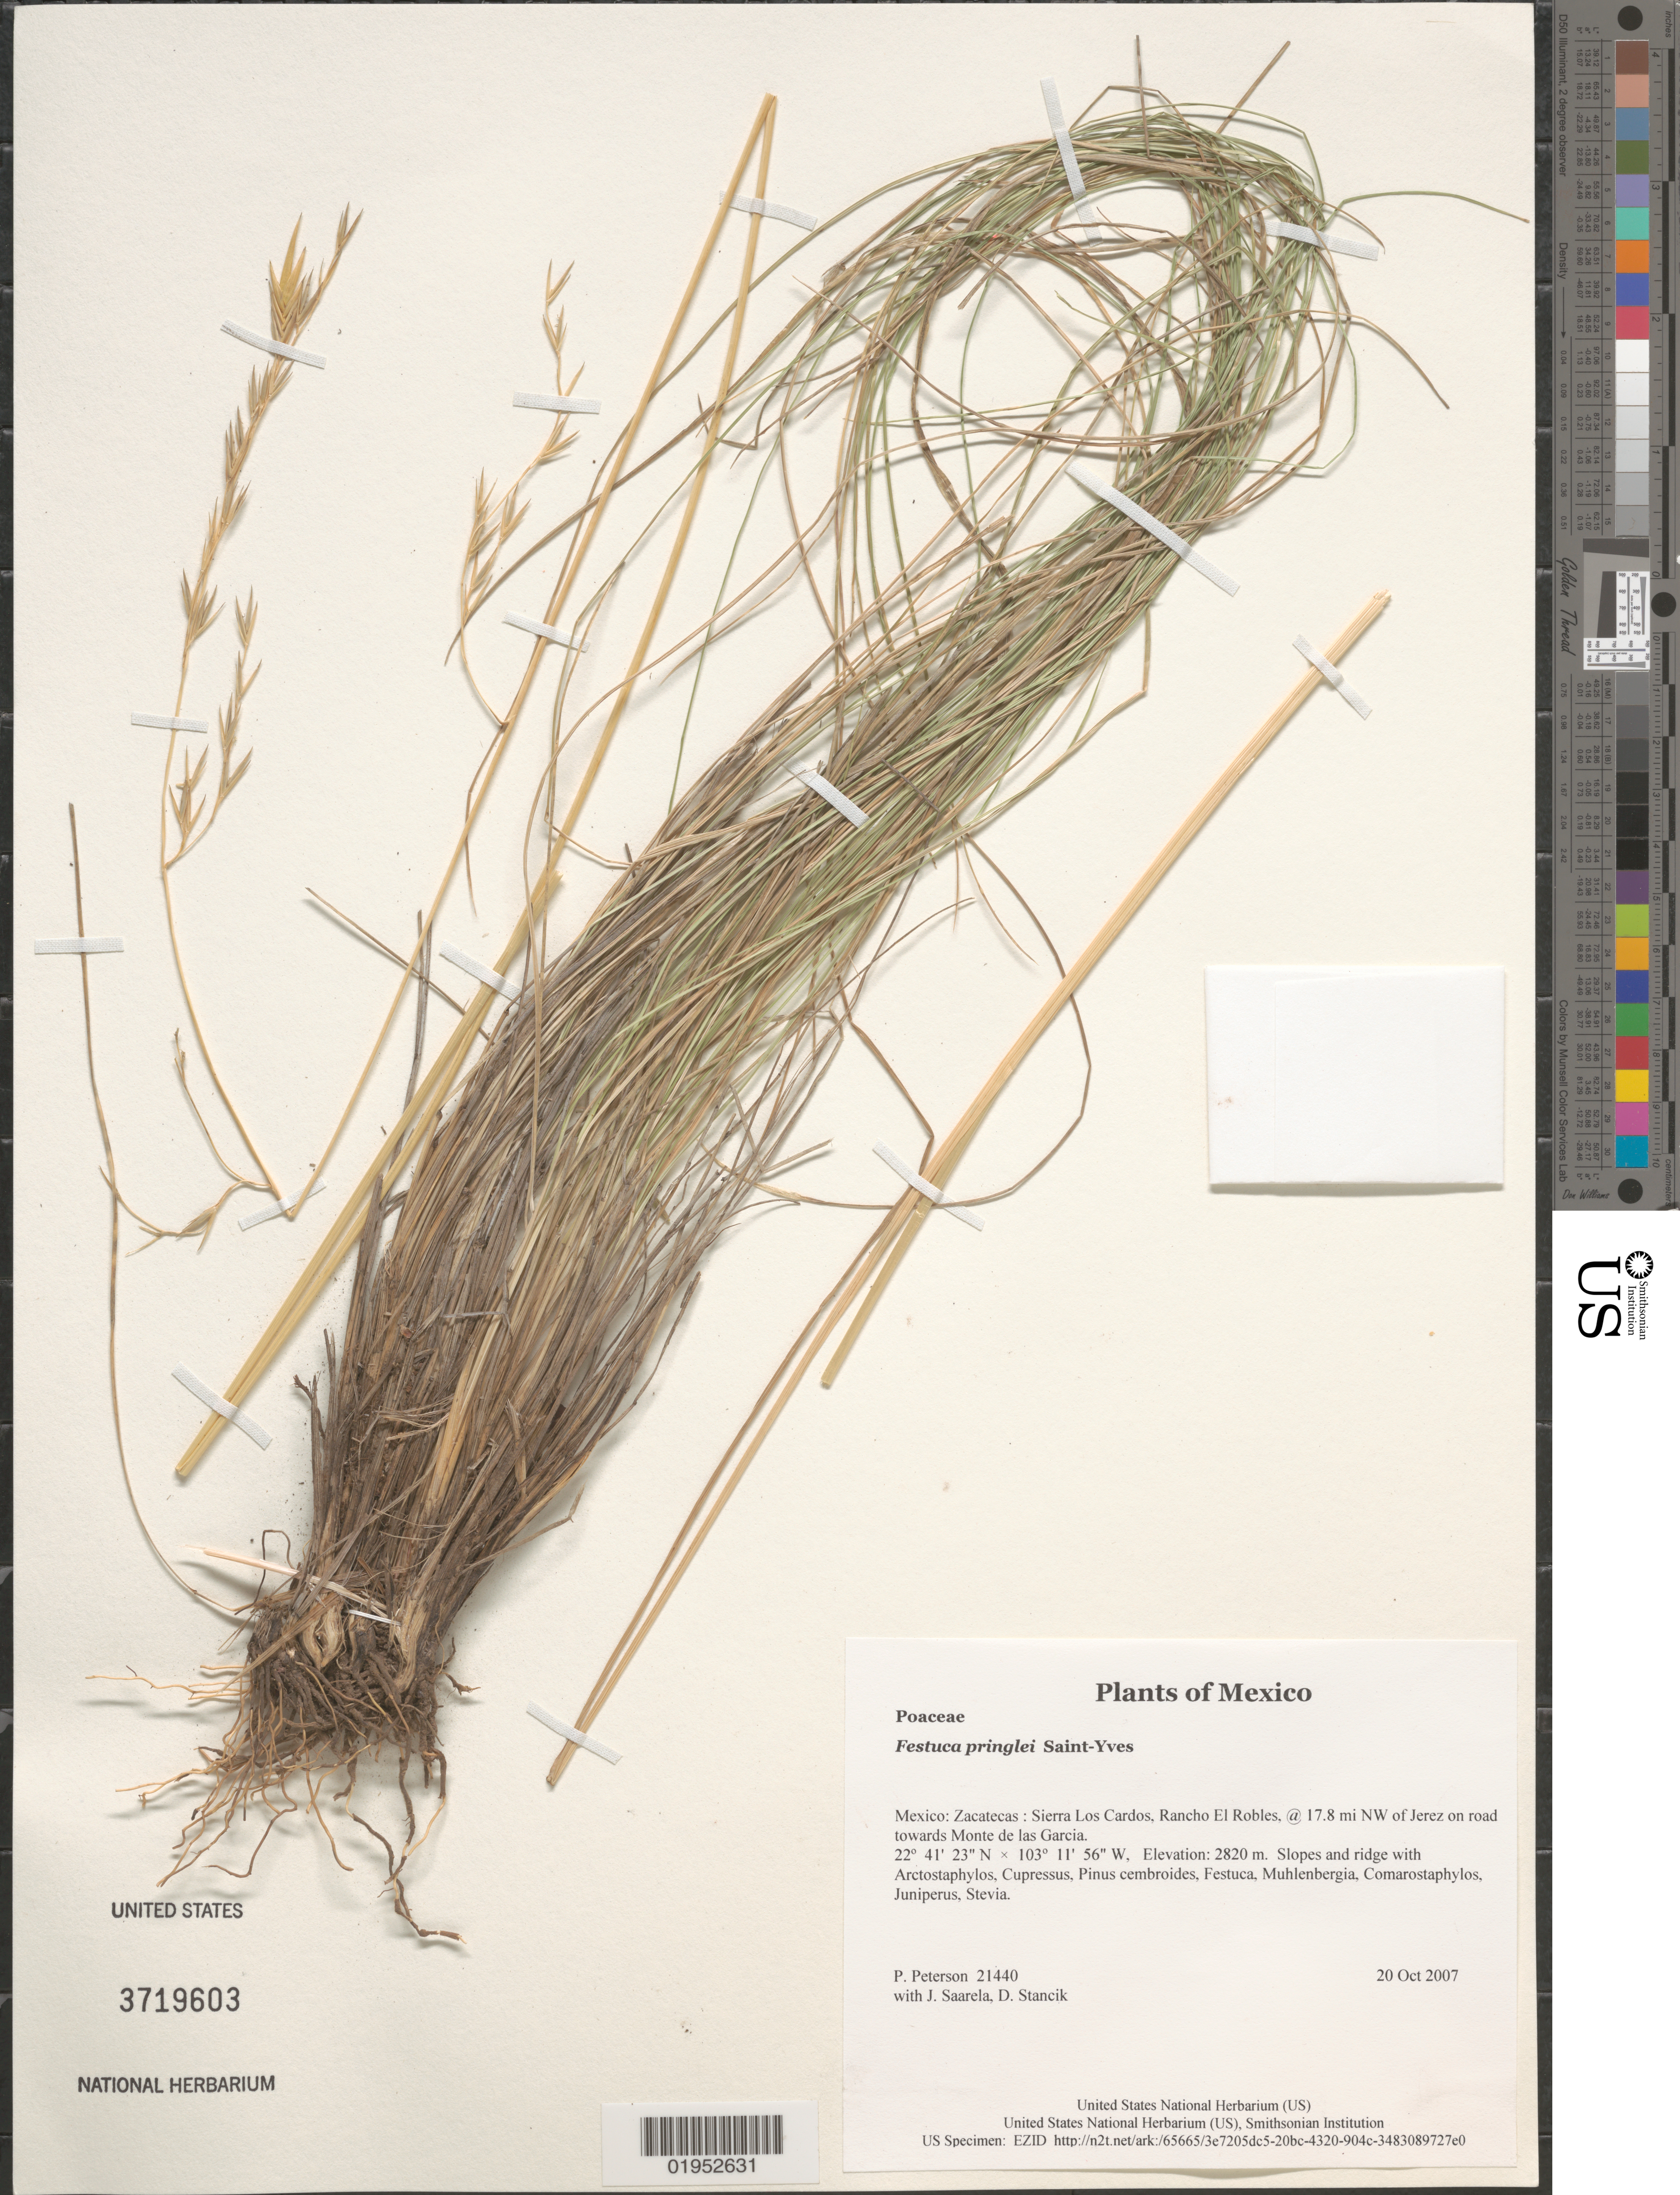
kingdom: Plantae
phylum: Tracheophyta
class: Liliopsida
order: Poales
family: Poaceae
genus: Festuca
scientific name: Festuca pringlei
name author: Saint-Yves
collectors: P. M. Peterson, J. Saarela & D. Stancik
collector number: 21440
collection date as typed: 20 Oct 2007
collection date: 2007-10-20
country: Mexico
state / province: Zacatecas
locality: Sierra Los Cardos, Rancho El Robles, @ 17.8 mi NW of Jerez on road towards Monte de las Garcia.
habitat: Slopes and ridge with Arctostaphylos, Cupressus, Pinus cembroides, Festuca, Muhlenbergia, Comarostaphylos, Juniperus, Stevia.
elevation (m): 2820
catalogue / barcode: US 3719603